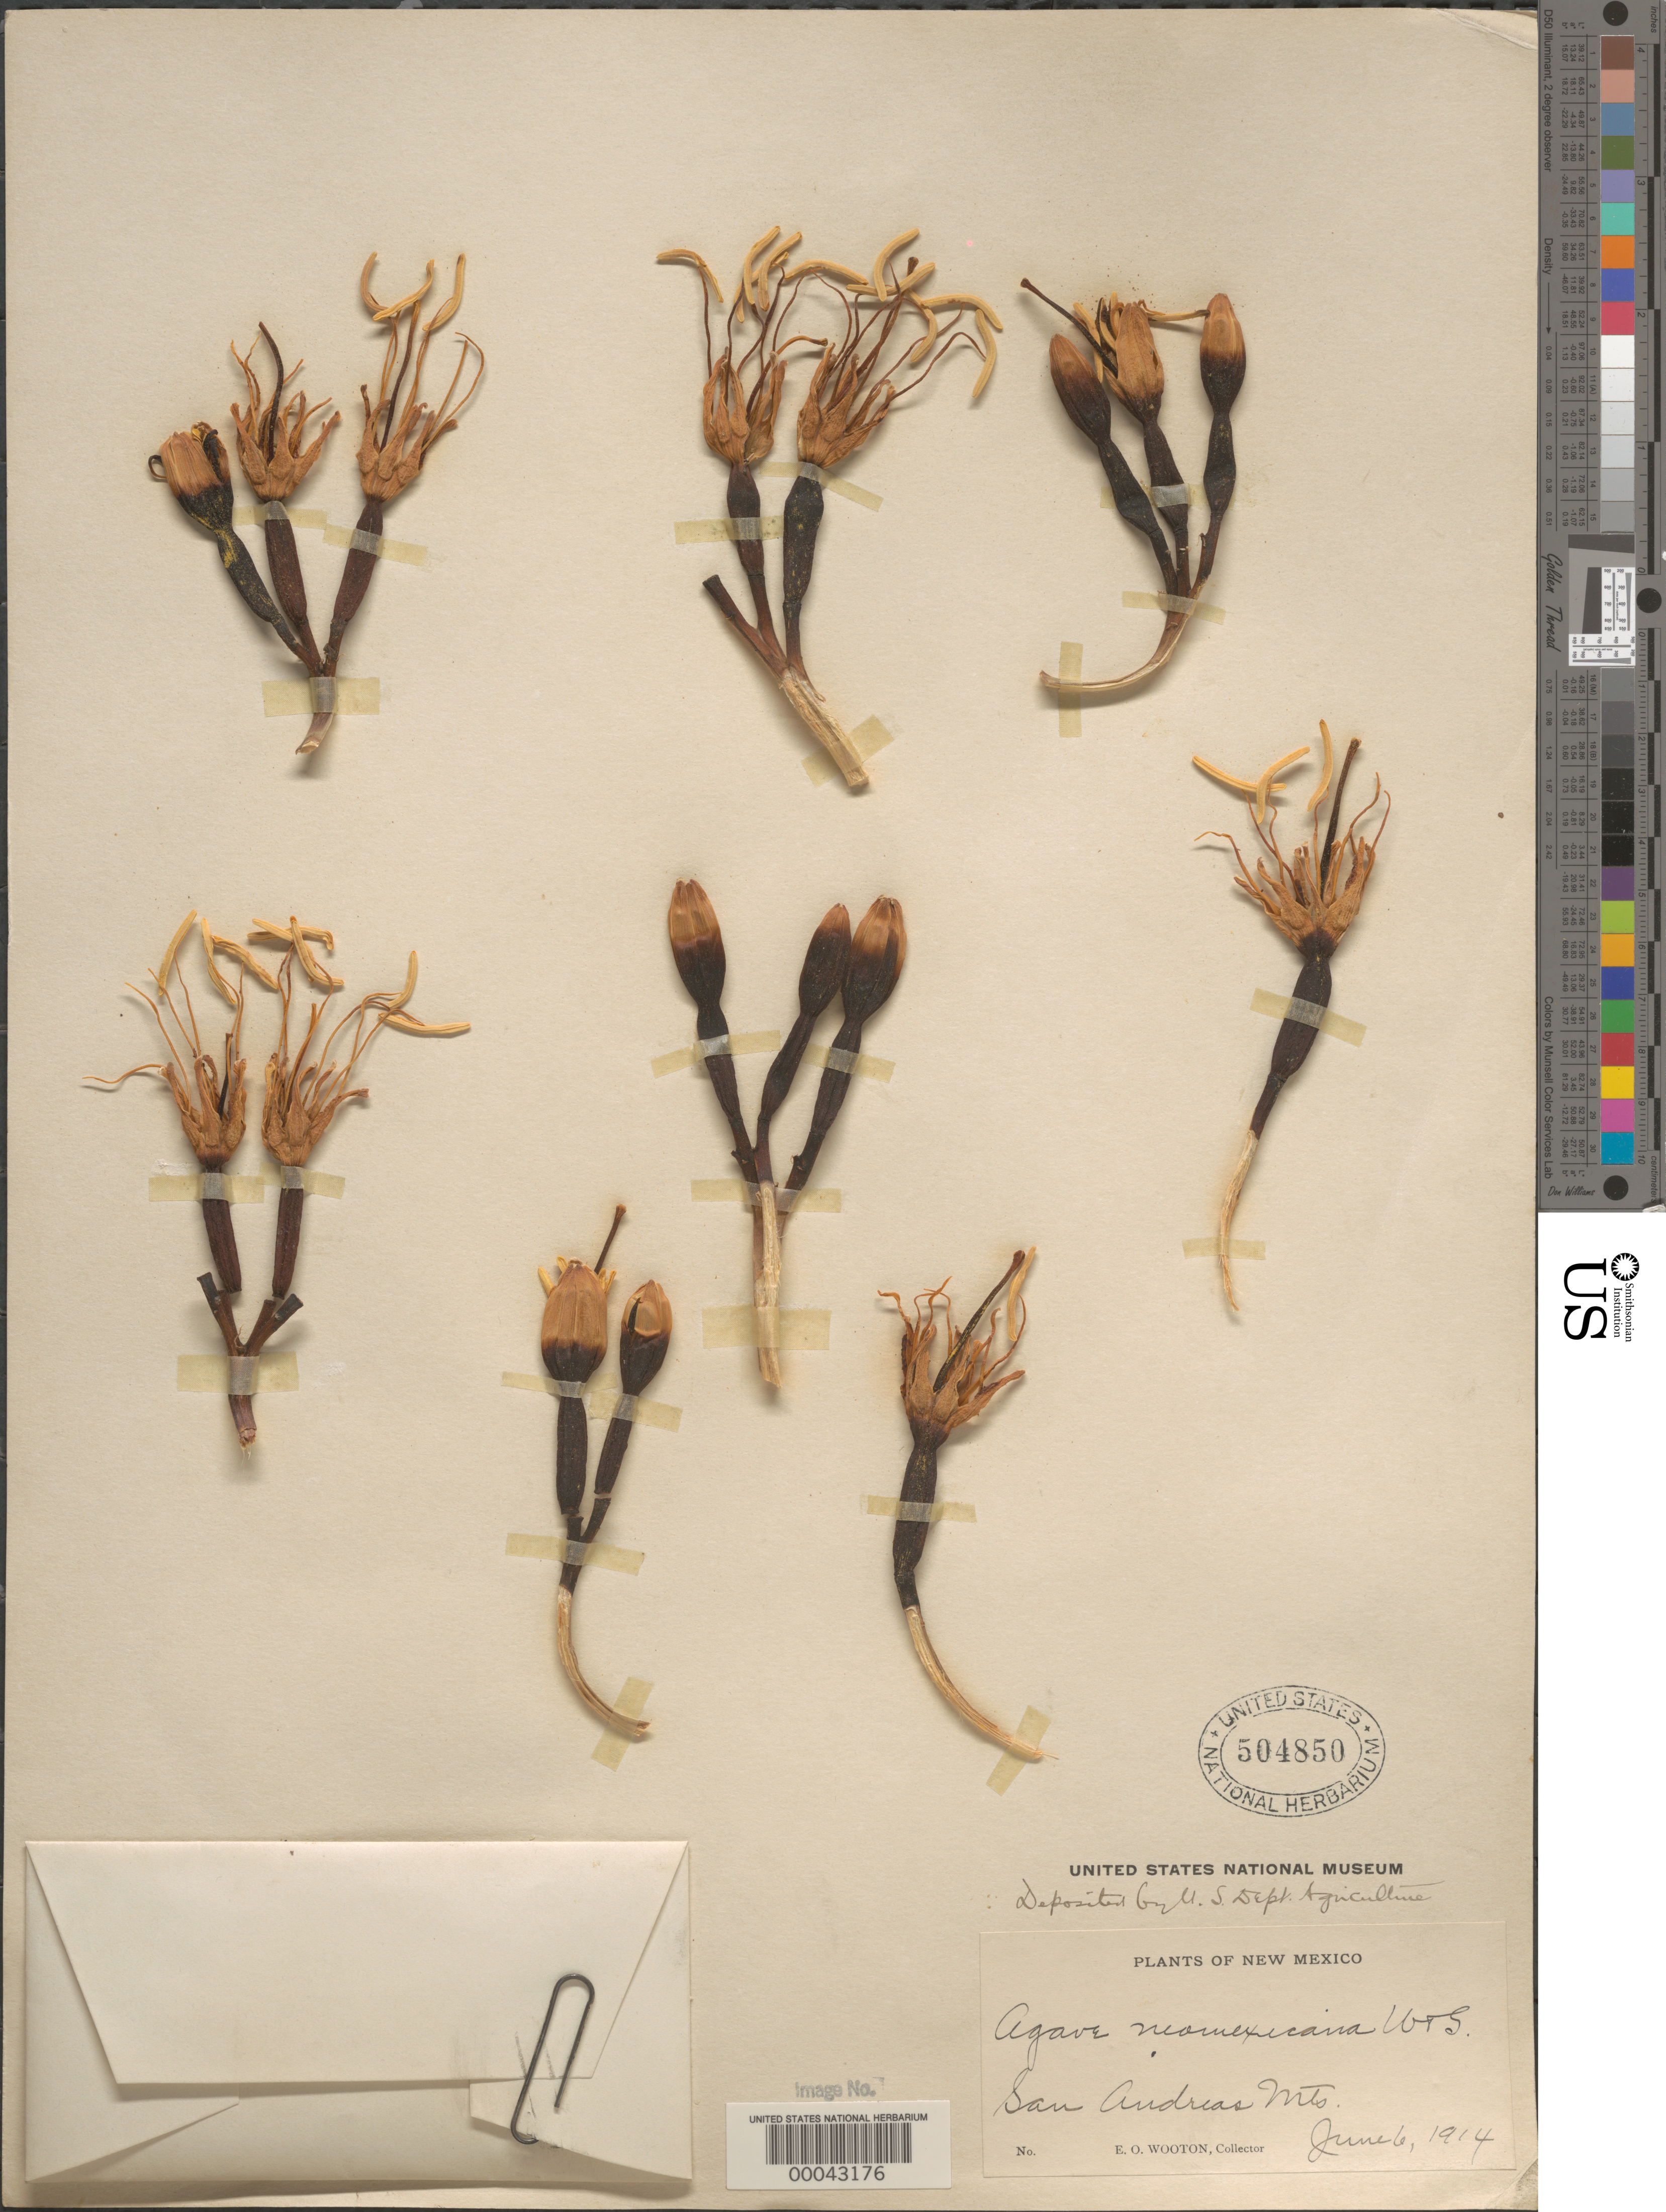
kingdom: Plantae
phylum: Tracheophyta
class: Liliopsida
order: Asparagales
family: Asparagaceae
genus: Agave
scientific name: Agave neomexicana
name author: Wooton & Standl.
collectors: E. O. Wooton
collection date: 1914-06-06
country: United States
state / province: New Mexico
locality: San Andreas Mts.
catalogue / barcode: US 504850